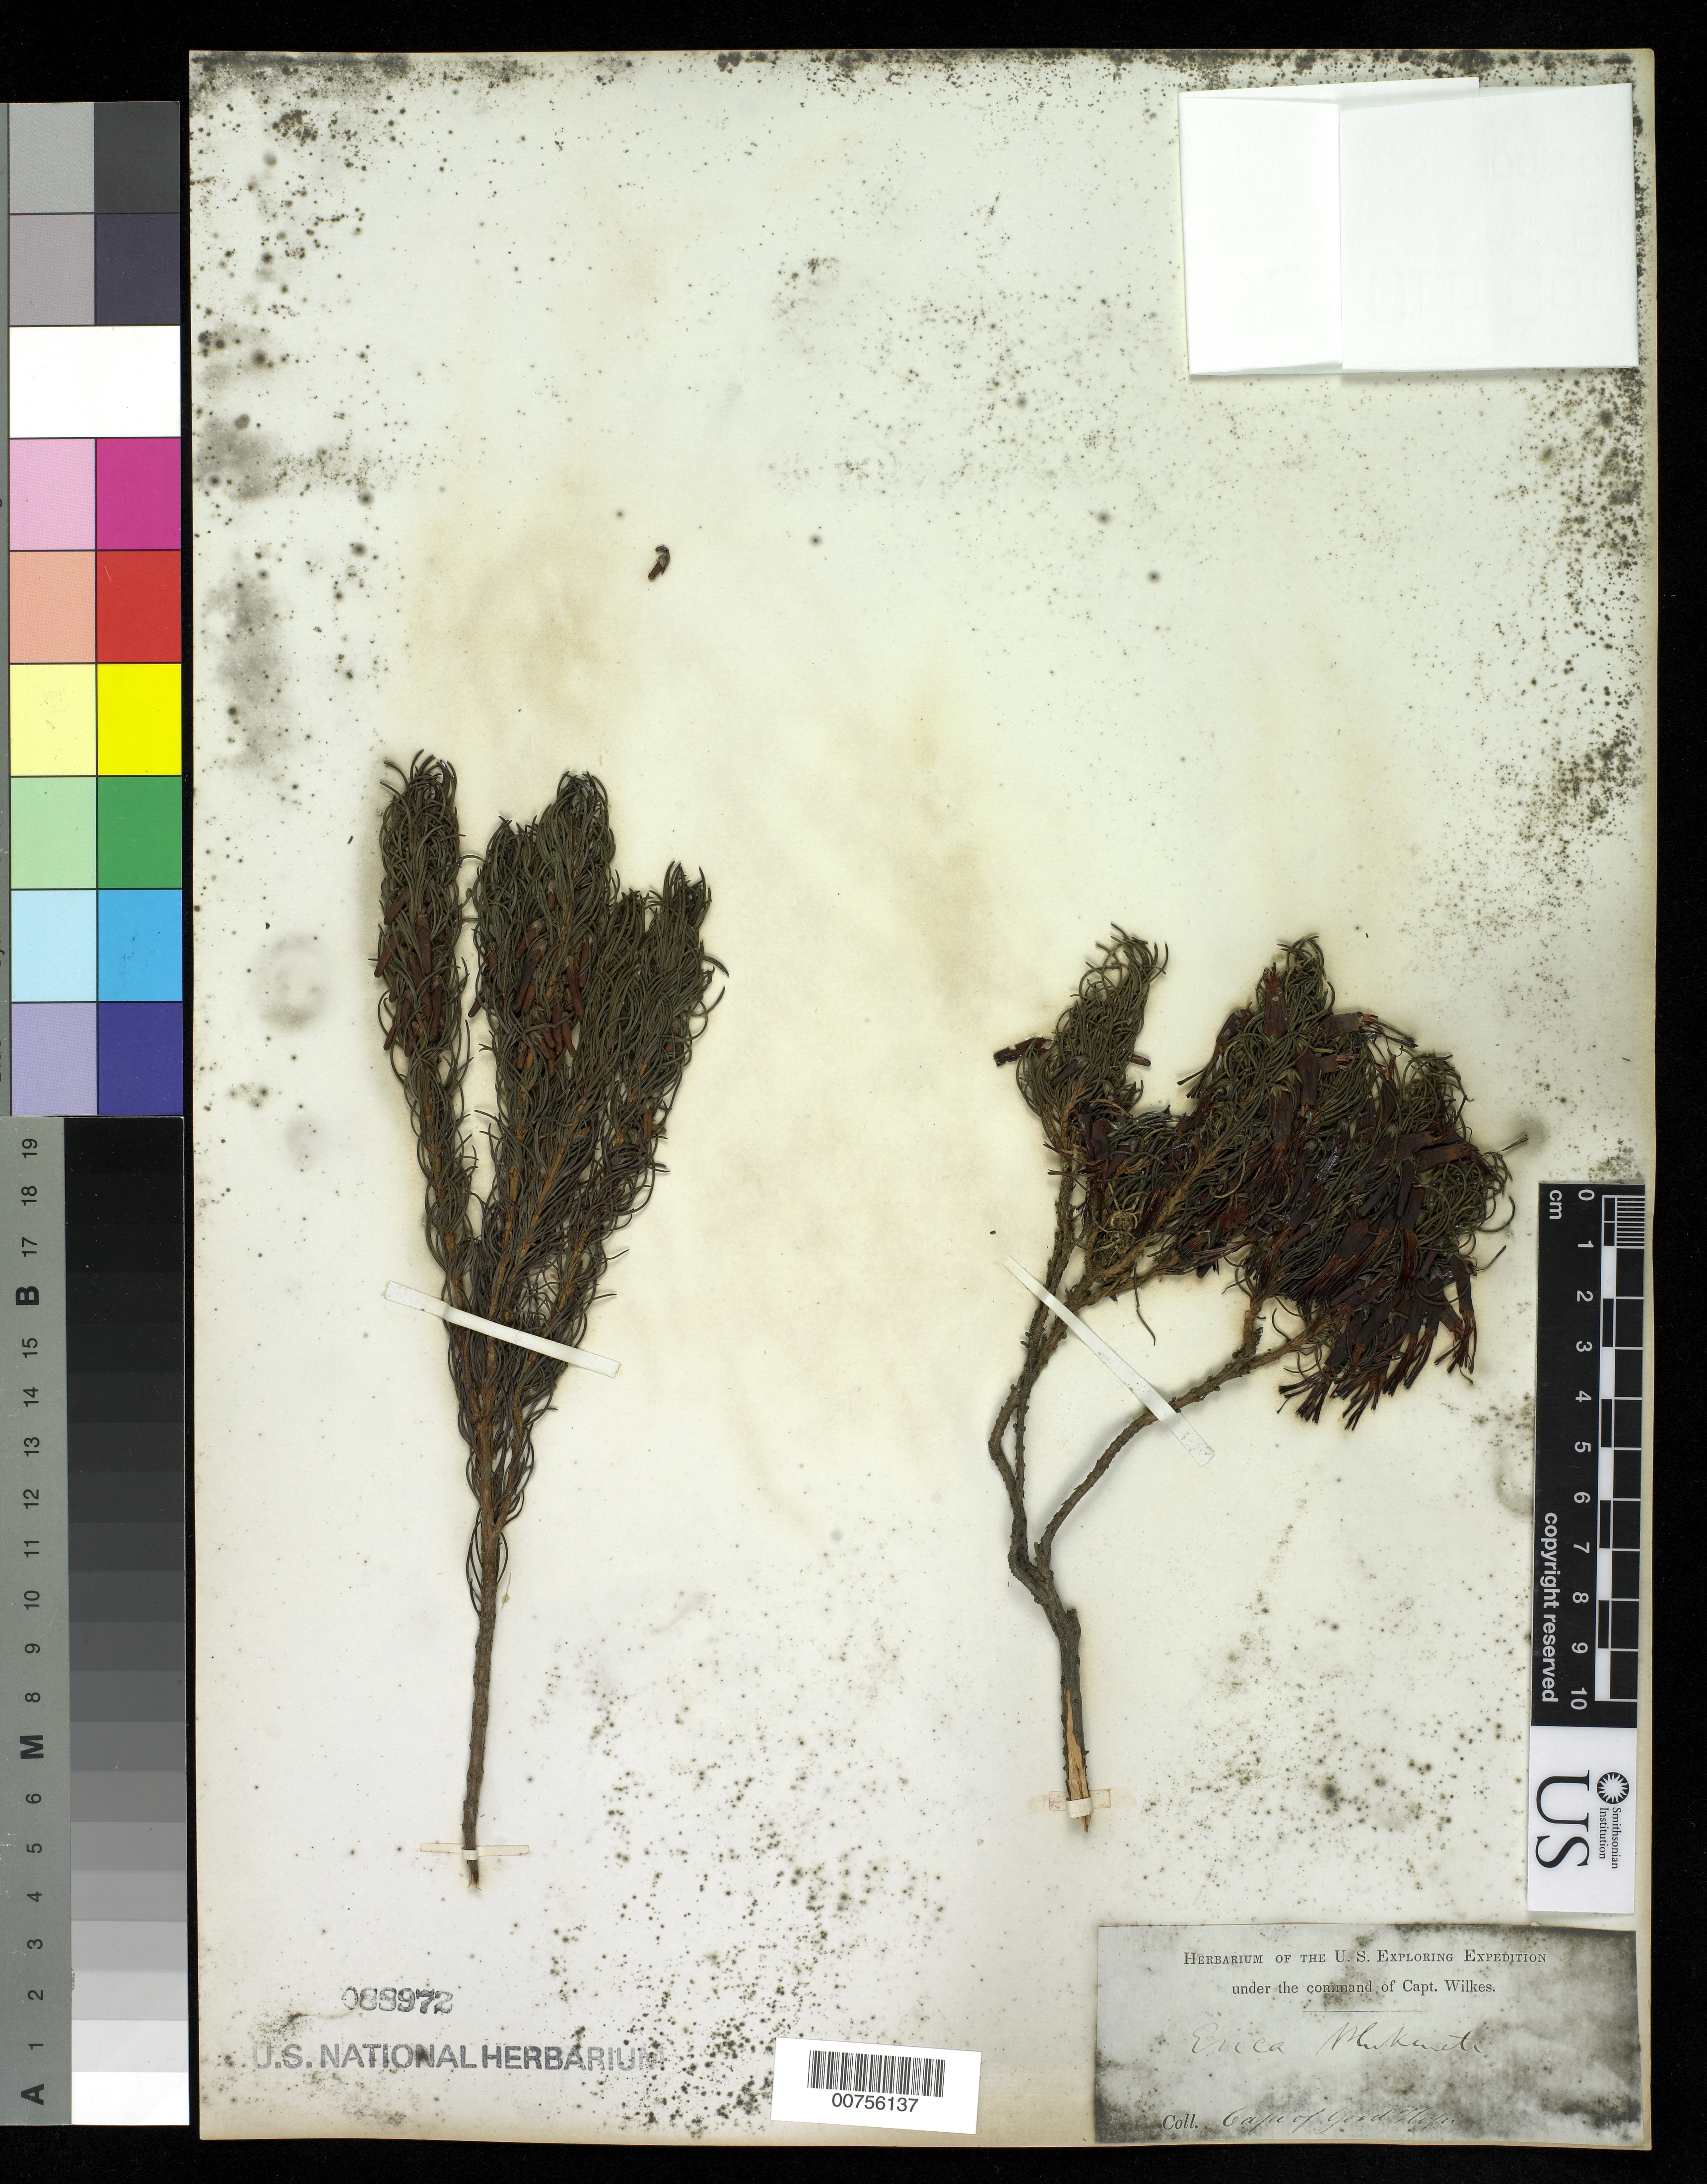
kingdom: Plantae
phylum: Tracheophyta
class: Magnoliopsida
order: Ericales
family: Ericaceae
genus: Erica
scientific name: Erica plukenetii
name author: L.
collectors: Wilkes Explor. Exped.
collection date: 1838/1842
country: South Africa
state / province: Western Cape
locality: Cape of Good Hope. Cape Town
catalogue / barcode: US 88972